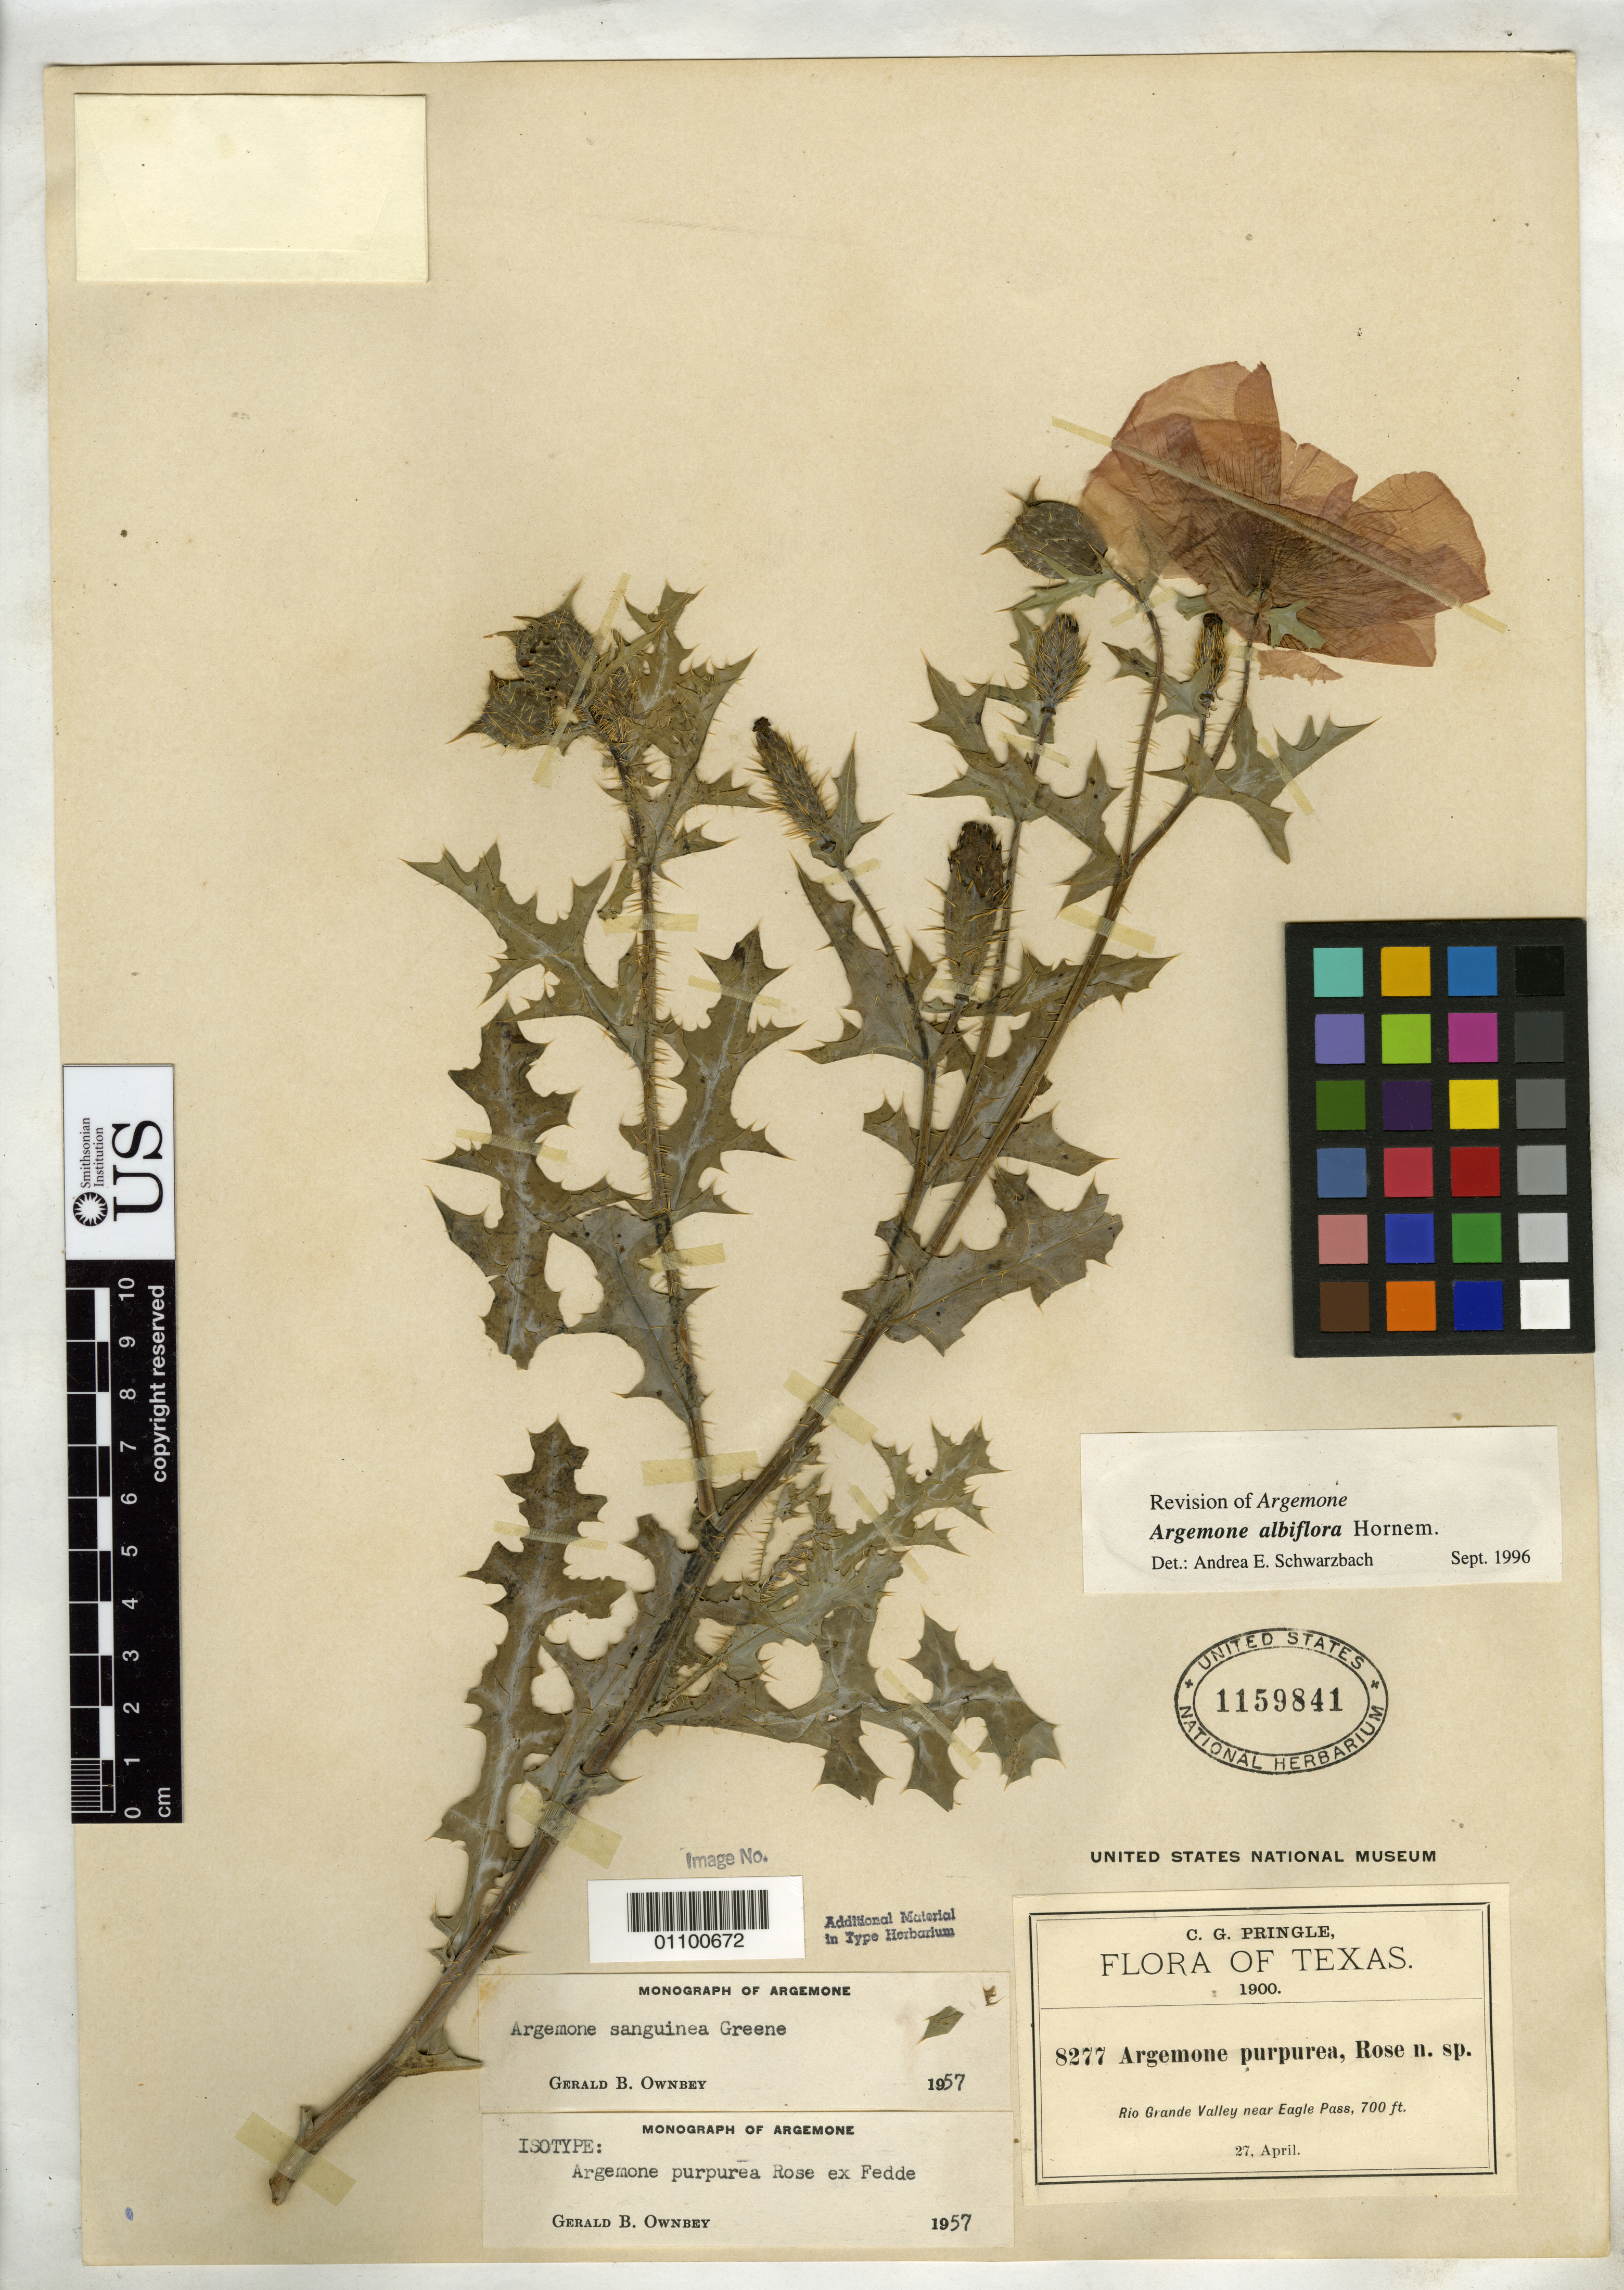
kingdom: Plantae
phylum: Tracheophyta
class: Magnoliopsida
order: Ranunculales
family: Papaveraceae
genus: Argemone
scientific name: Argemone purpurea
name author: Rose ex Fedde in Engl.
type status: Isotype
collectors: C. G. Pringle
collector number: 8277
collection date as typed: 27 Apr 1900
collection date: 1900-04-27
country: United States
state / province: Texas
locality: Rio Grande Valley near Eagle Pass.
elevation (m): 213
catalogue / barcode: US 1159841